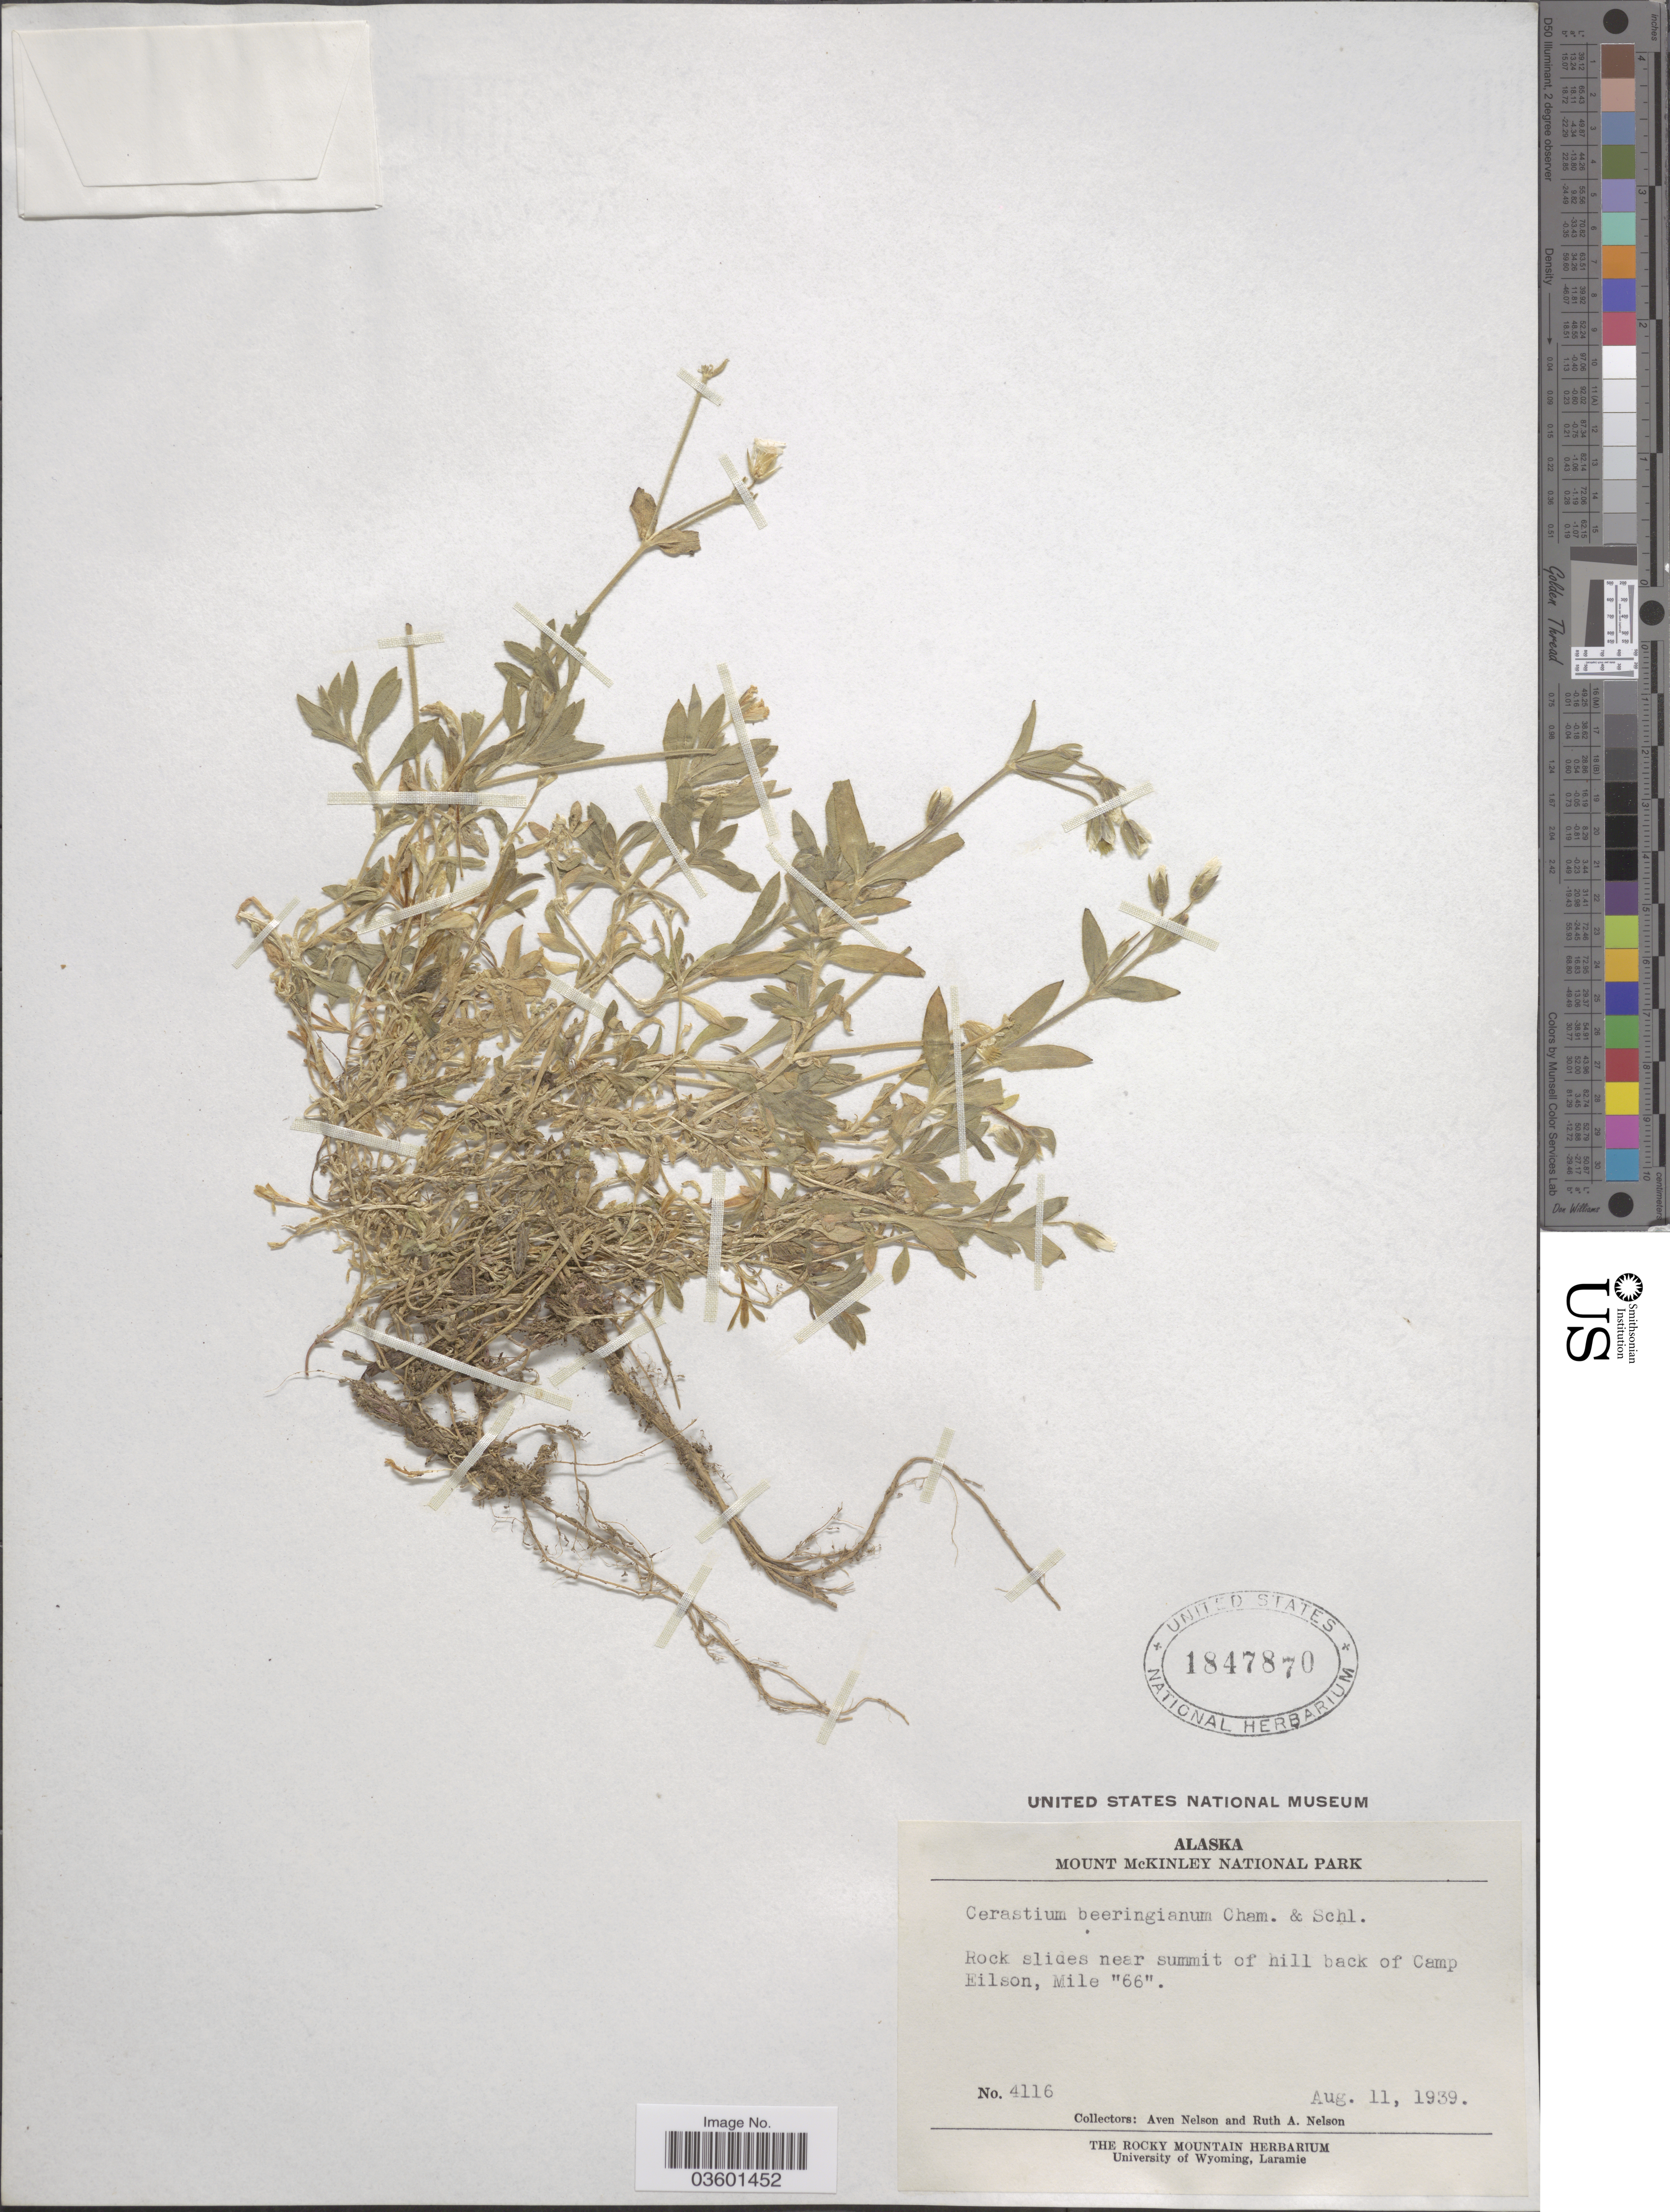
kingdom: Plantae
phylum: Tracheophyta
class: Magnoliopsida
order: Caryophyllales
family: Caryophyllaceae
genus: Cerastium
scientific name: Cerastium beeringianum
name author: Cham. & Schltdl.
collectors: A. Nelson & R. A. Nelson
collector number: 4116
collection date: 1939-08-11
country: United States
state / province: Alaska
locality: Mount McKinley National Park. Rock slides near summit of hill back of Camp Eilson, Mile "66".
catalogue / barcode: US 1847870